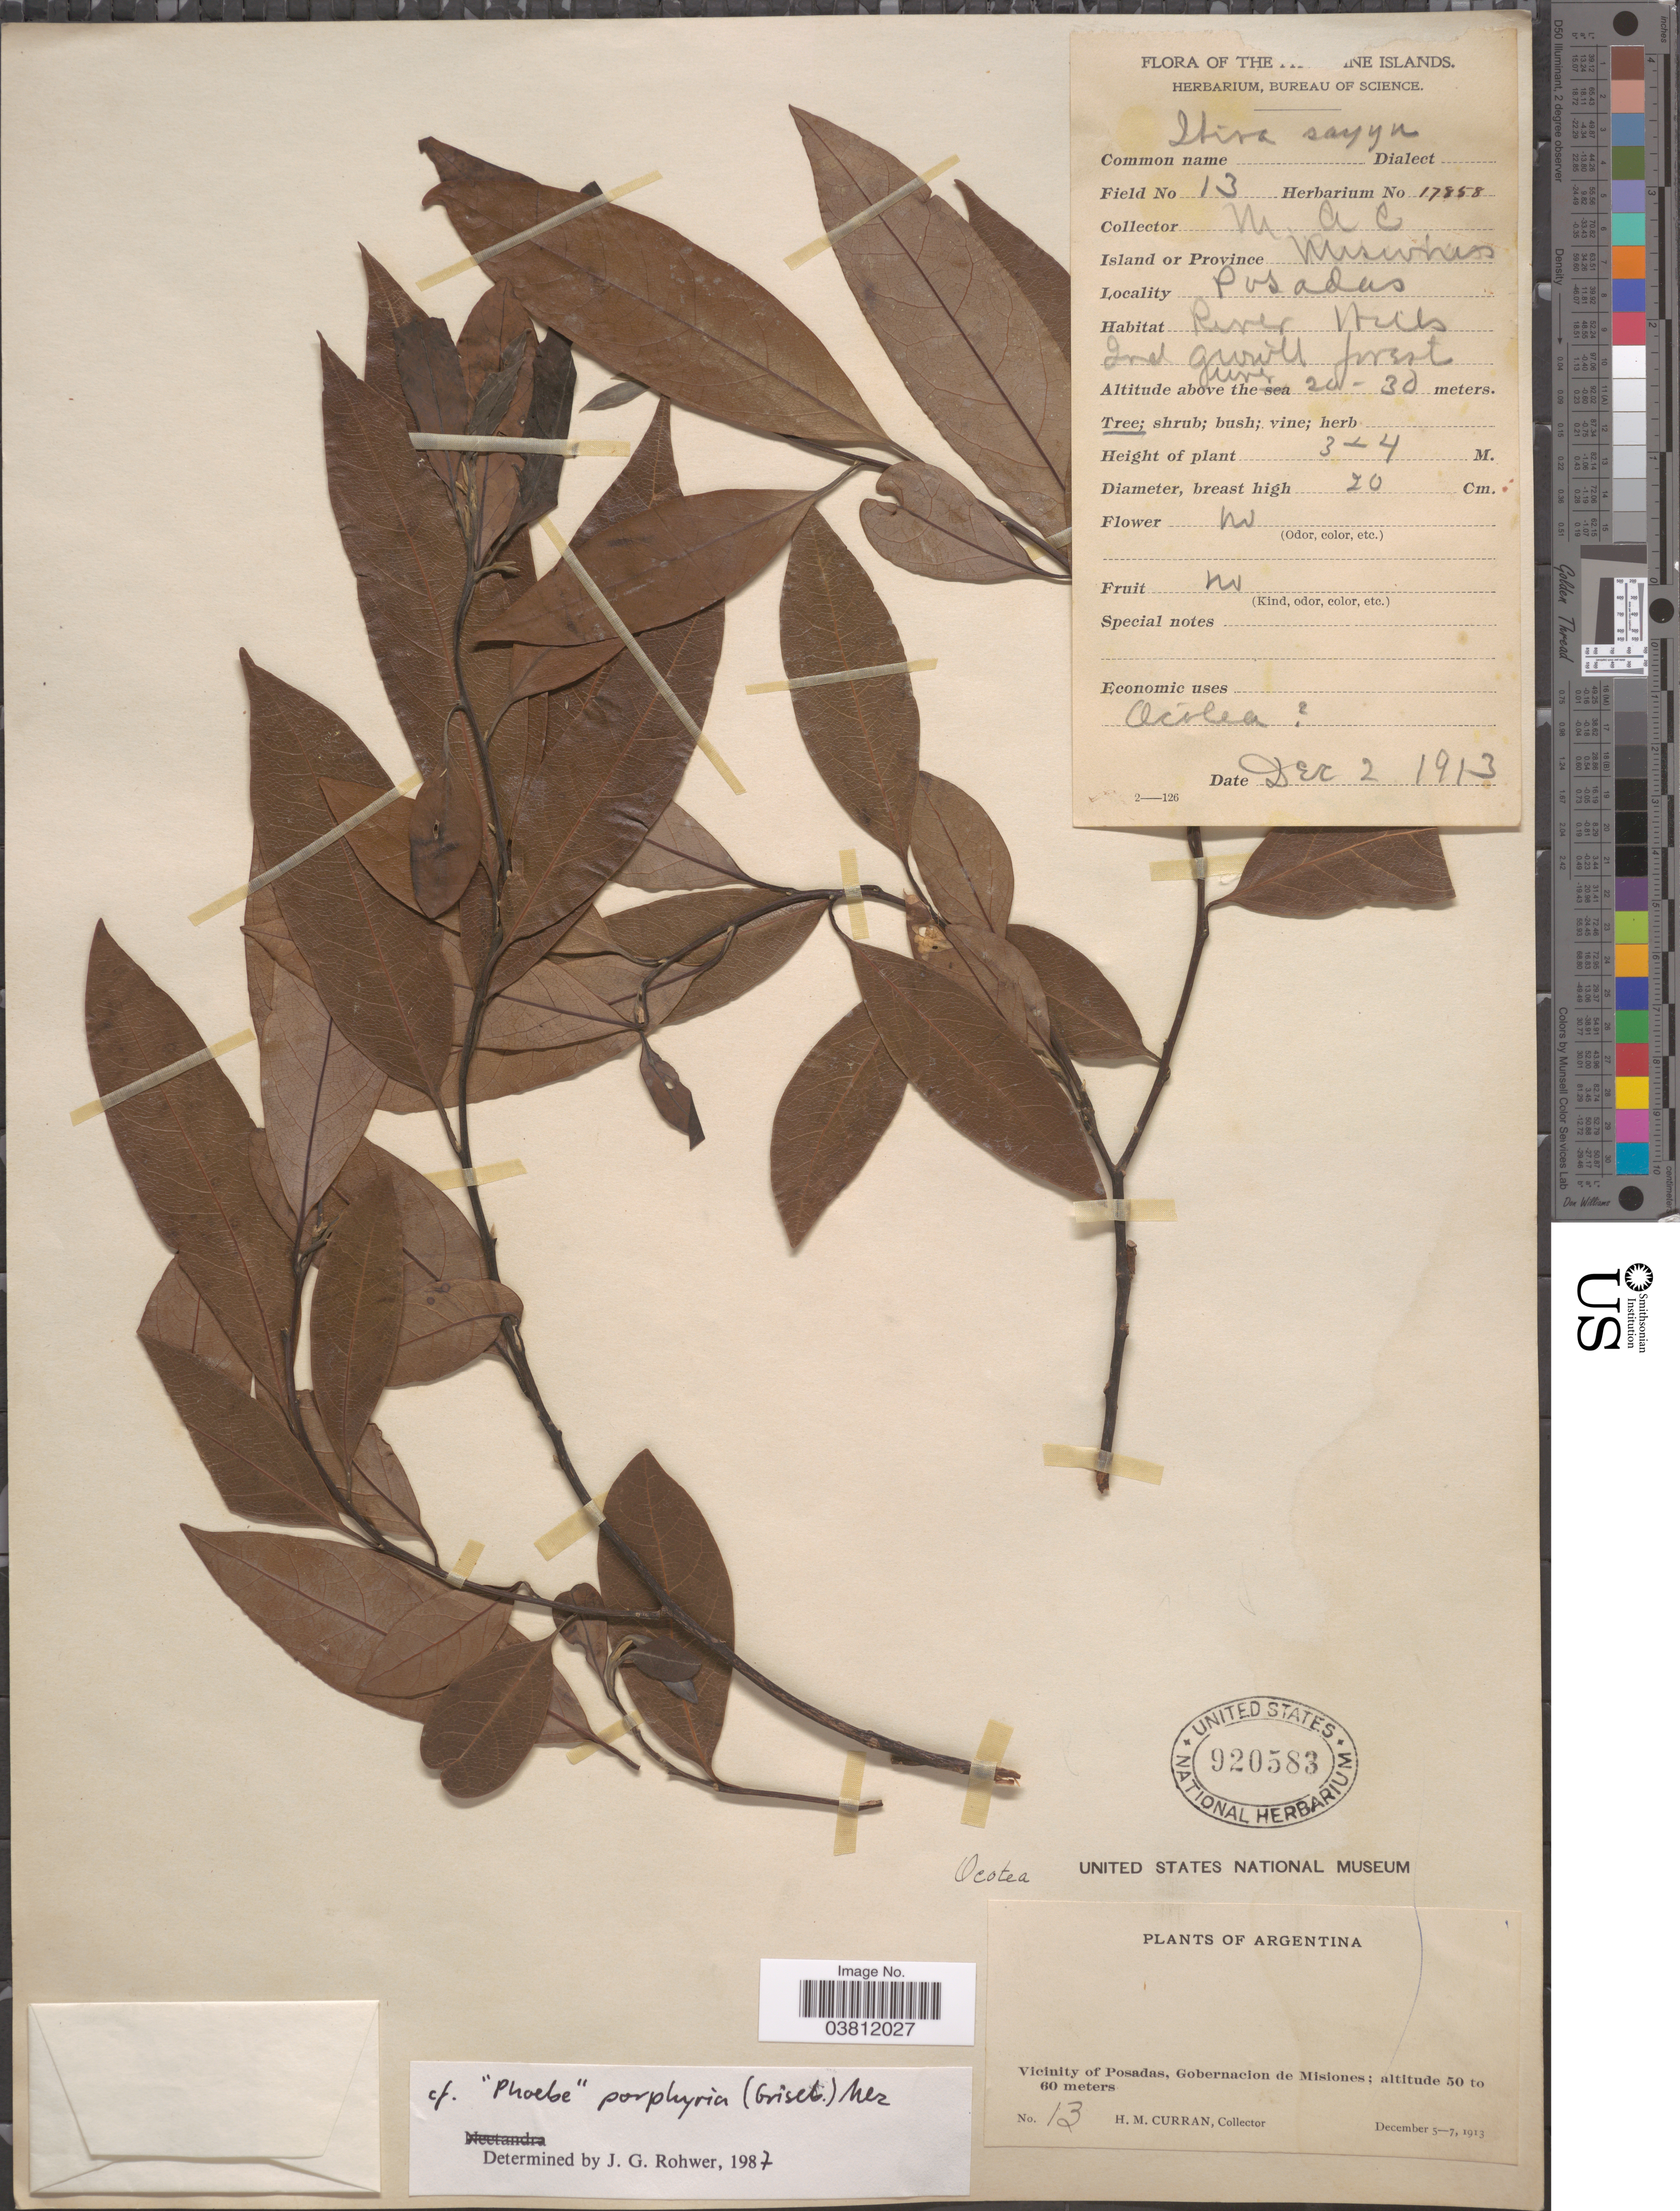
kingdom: Plantae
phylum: Tracheophyta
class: Magnoliopsida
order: Laurales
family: Lauraceae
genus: Phoebe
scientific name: Phoebe porphyria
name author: (Griseb.) Mez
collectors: H. M. Curran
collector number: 13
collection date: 1913-12-02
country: Argentina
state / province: Misiones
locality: Vicinity of Posadas, Gobernacion de Misiones. Posadas.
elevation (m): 20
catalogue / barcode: US 920583